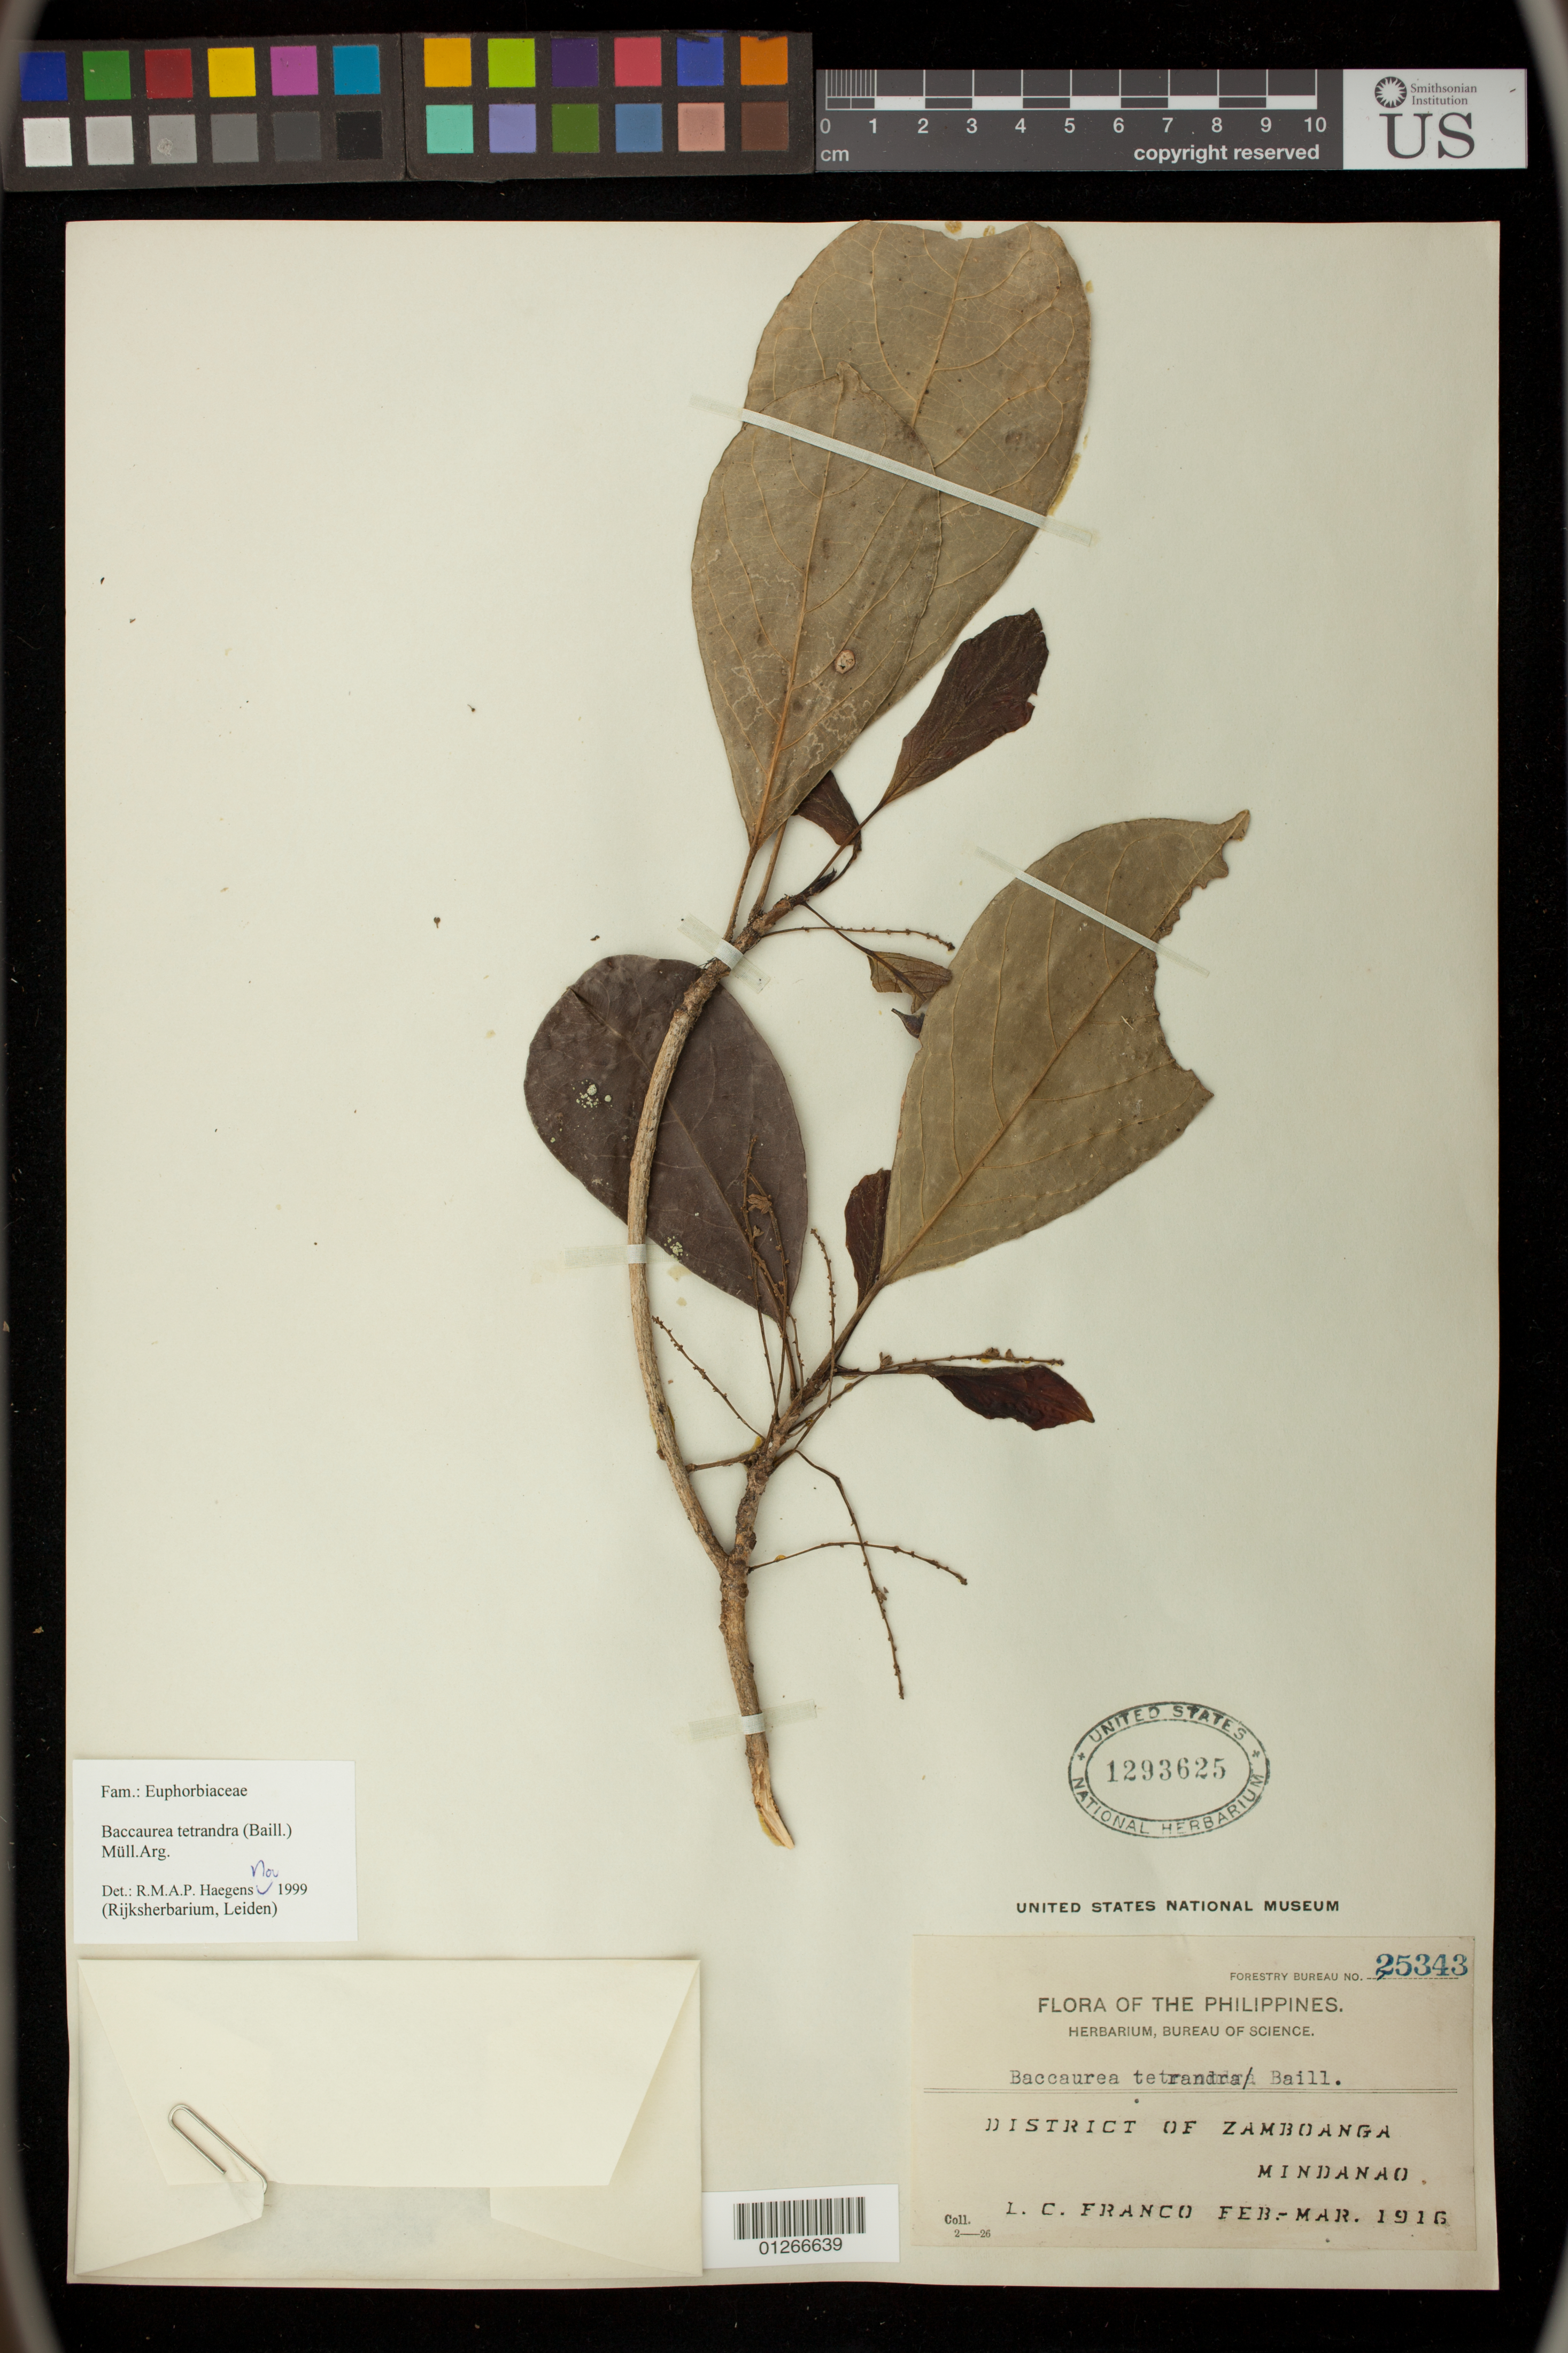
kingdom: Plantae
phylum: Tracheophyta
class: Magnoliopsida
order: Malpighiales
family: Phyllanthaceae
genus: Baccaurea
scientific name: Baccaurea tetrandra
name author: (Baill.) Müll. Arg.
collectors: L. C. Franco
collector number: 25343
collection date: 1916-02/1916-03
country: Philippines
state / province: Zamboanga Peninsula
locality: District of Zamboanga, Mindanao